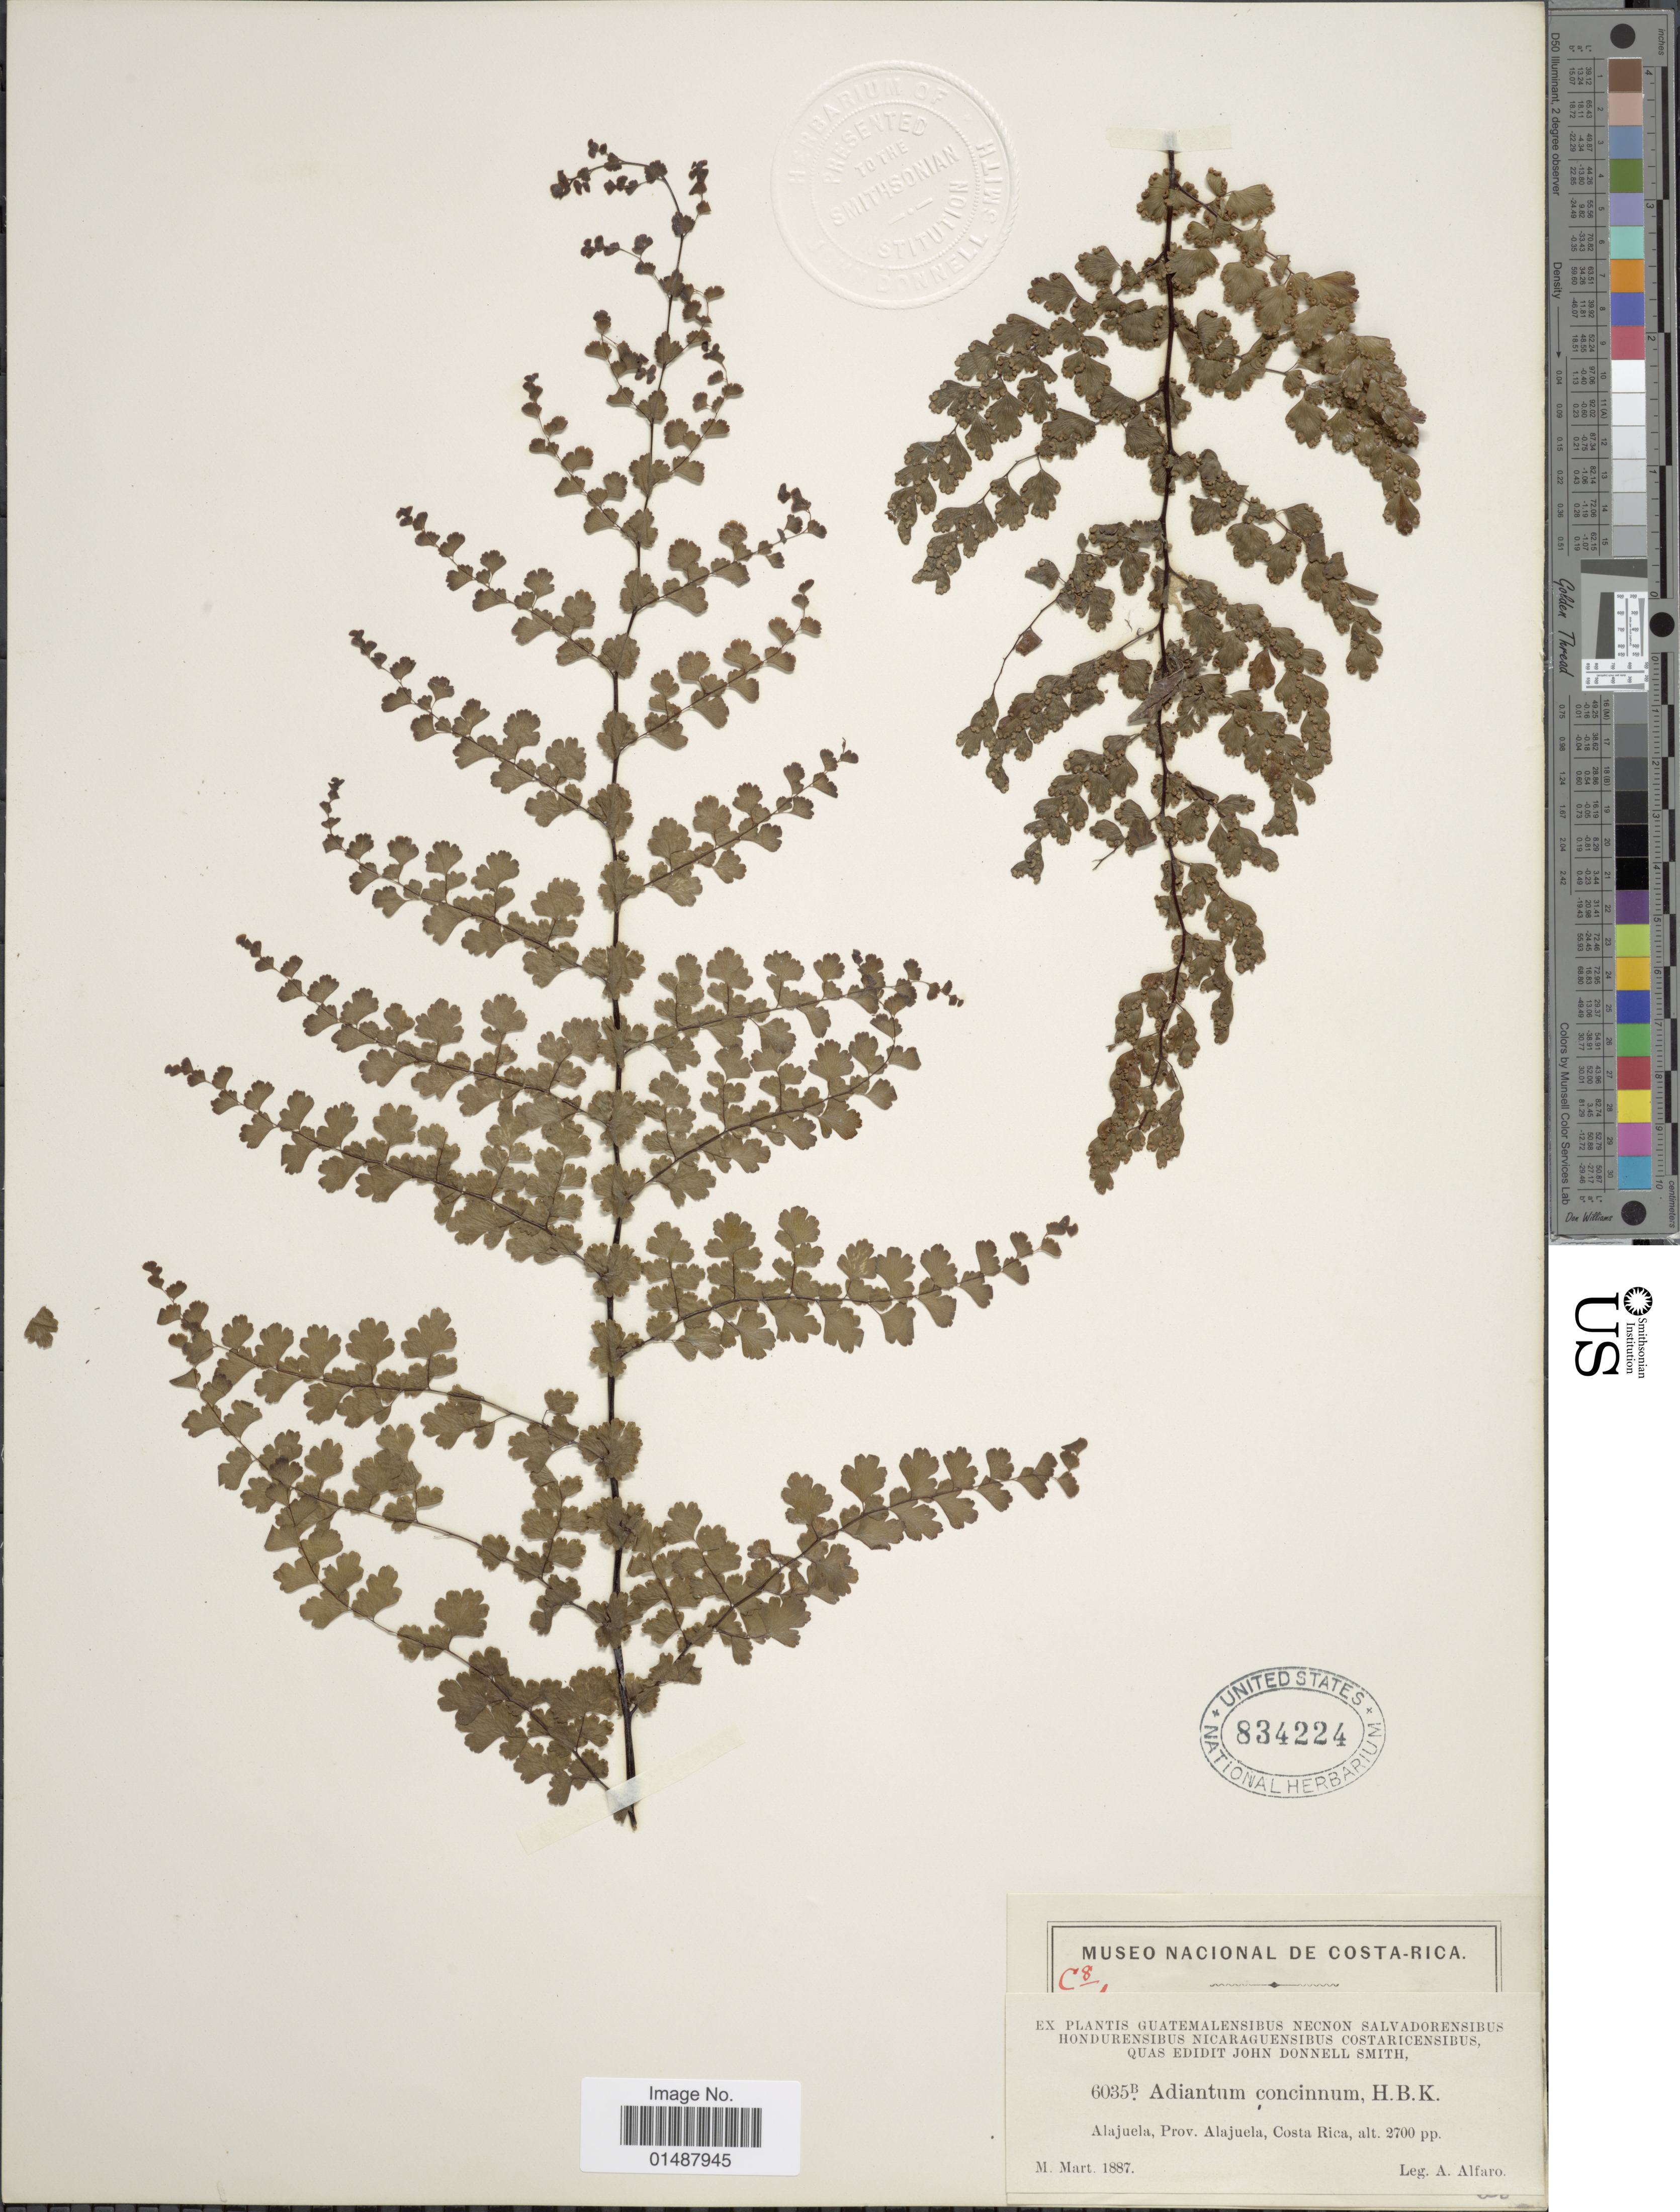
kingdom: Plantae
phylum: Tracheophyta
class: Polypodiopsida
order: Polypodiales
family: Pteridaceae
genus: Adiantum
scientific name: Adiantum concinnum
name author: Humb. & Bonpl. ex Willd.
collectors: A. Alfaro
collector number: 6035B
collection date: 1887-03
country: Costa Rica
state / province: Alajuela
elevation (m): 823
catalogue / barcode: US 834224